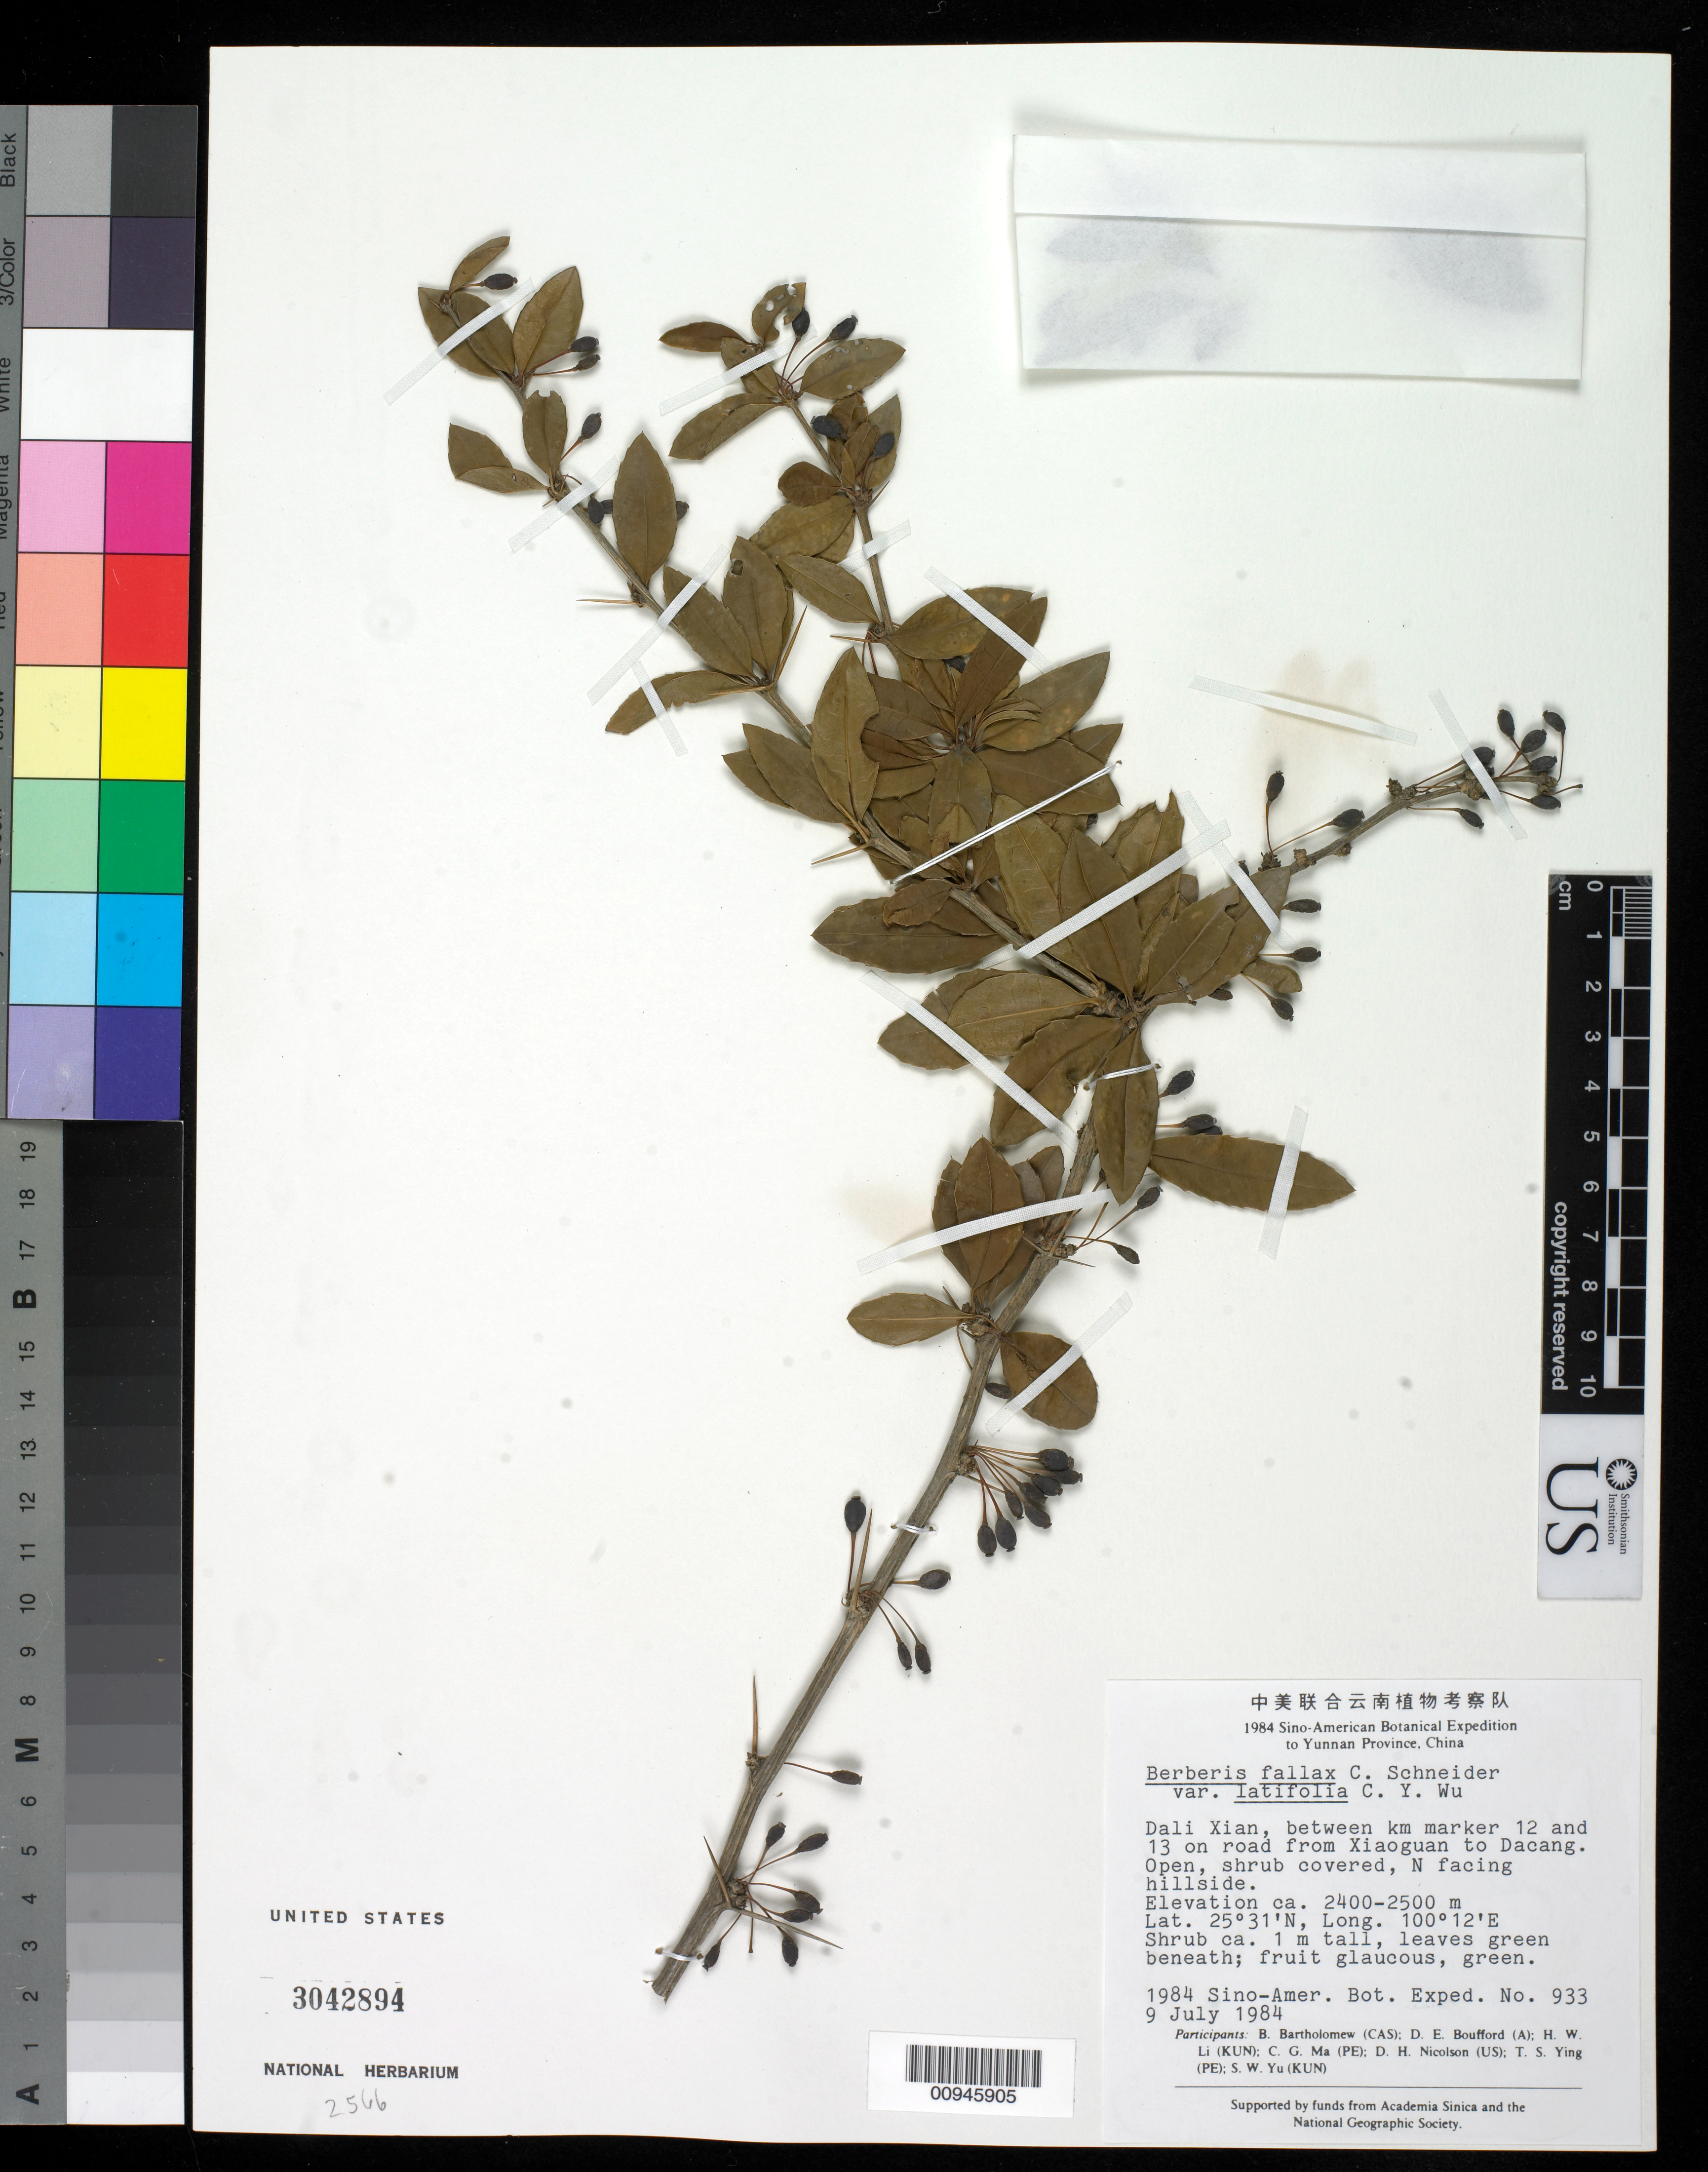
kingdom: Plantae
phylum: Tracheophyta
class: Magnoliopsida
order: Ranunculales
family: Berberidaceae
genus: Berberis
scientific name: Berberis fallax var. latifolia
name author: C.Y. Wu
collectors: B. M. Bartholomew, D. E. Boufford, H. W. Li, C. Ma, D. H. Nicolson, T. Ying & S. Yu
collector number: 933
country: China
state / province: Yunnan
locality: Dali Xian, between marker 12 and 13 on road from Xiaoguan to Dacang.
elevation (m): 2400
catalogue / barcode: US 3042894